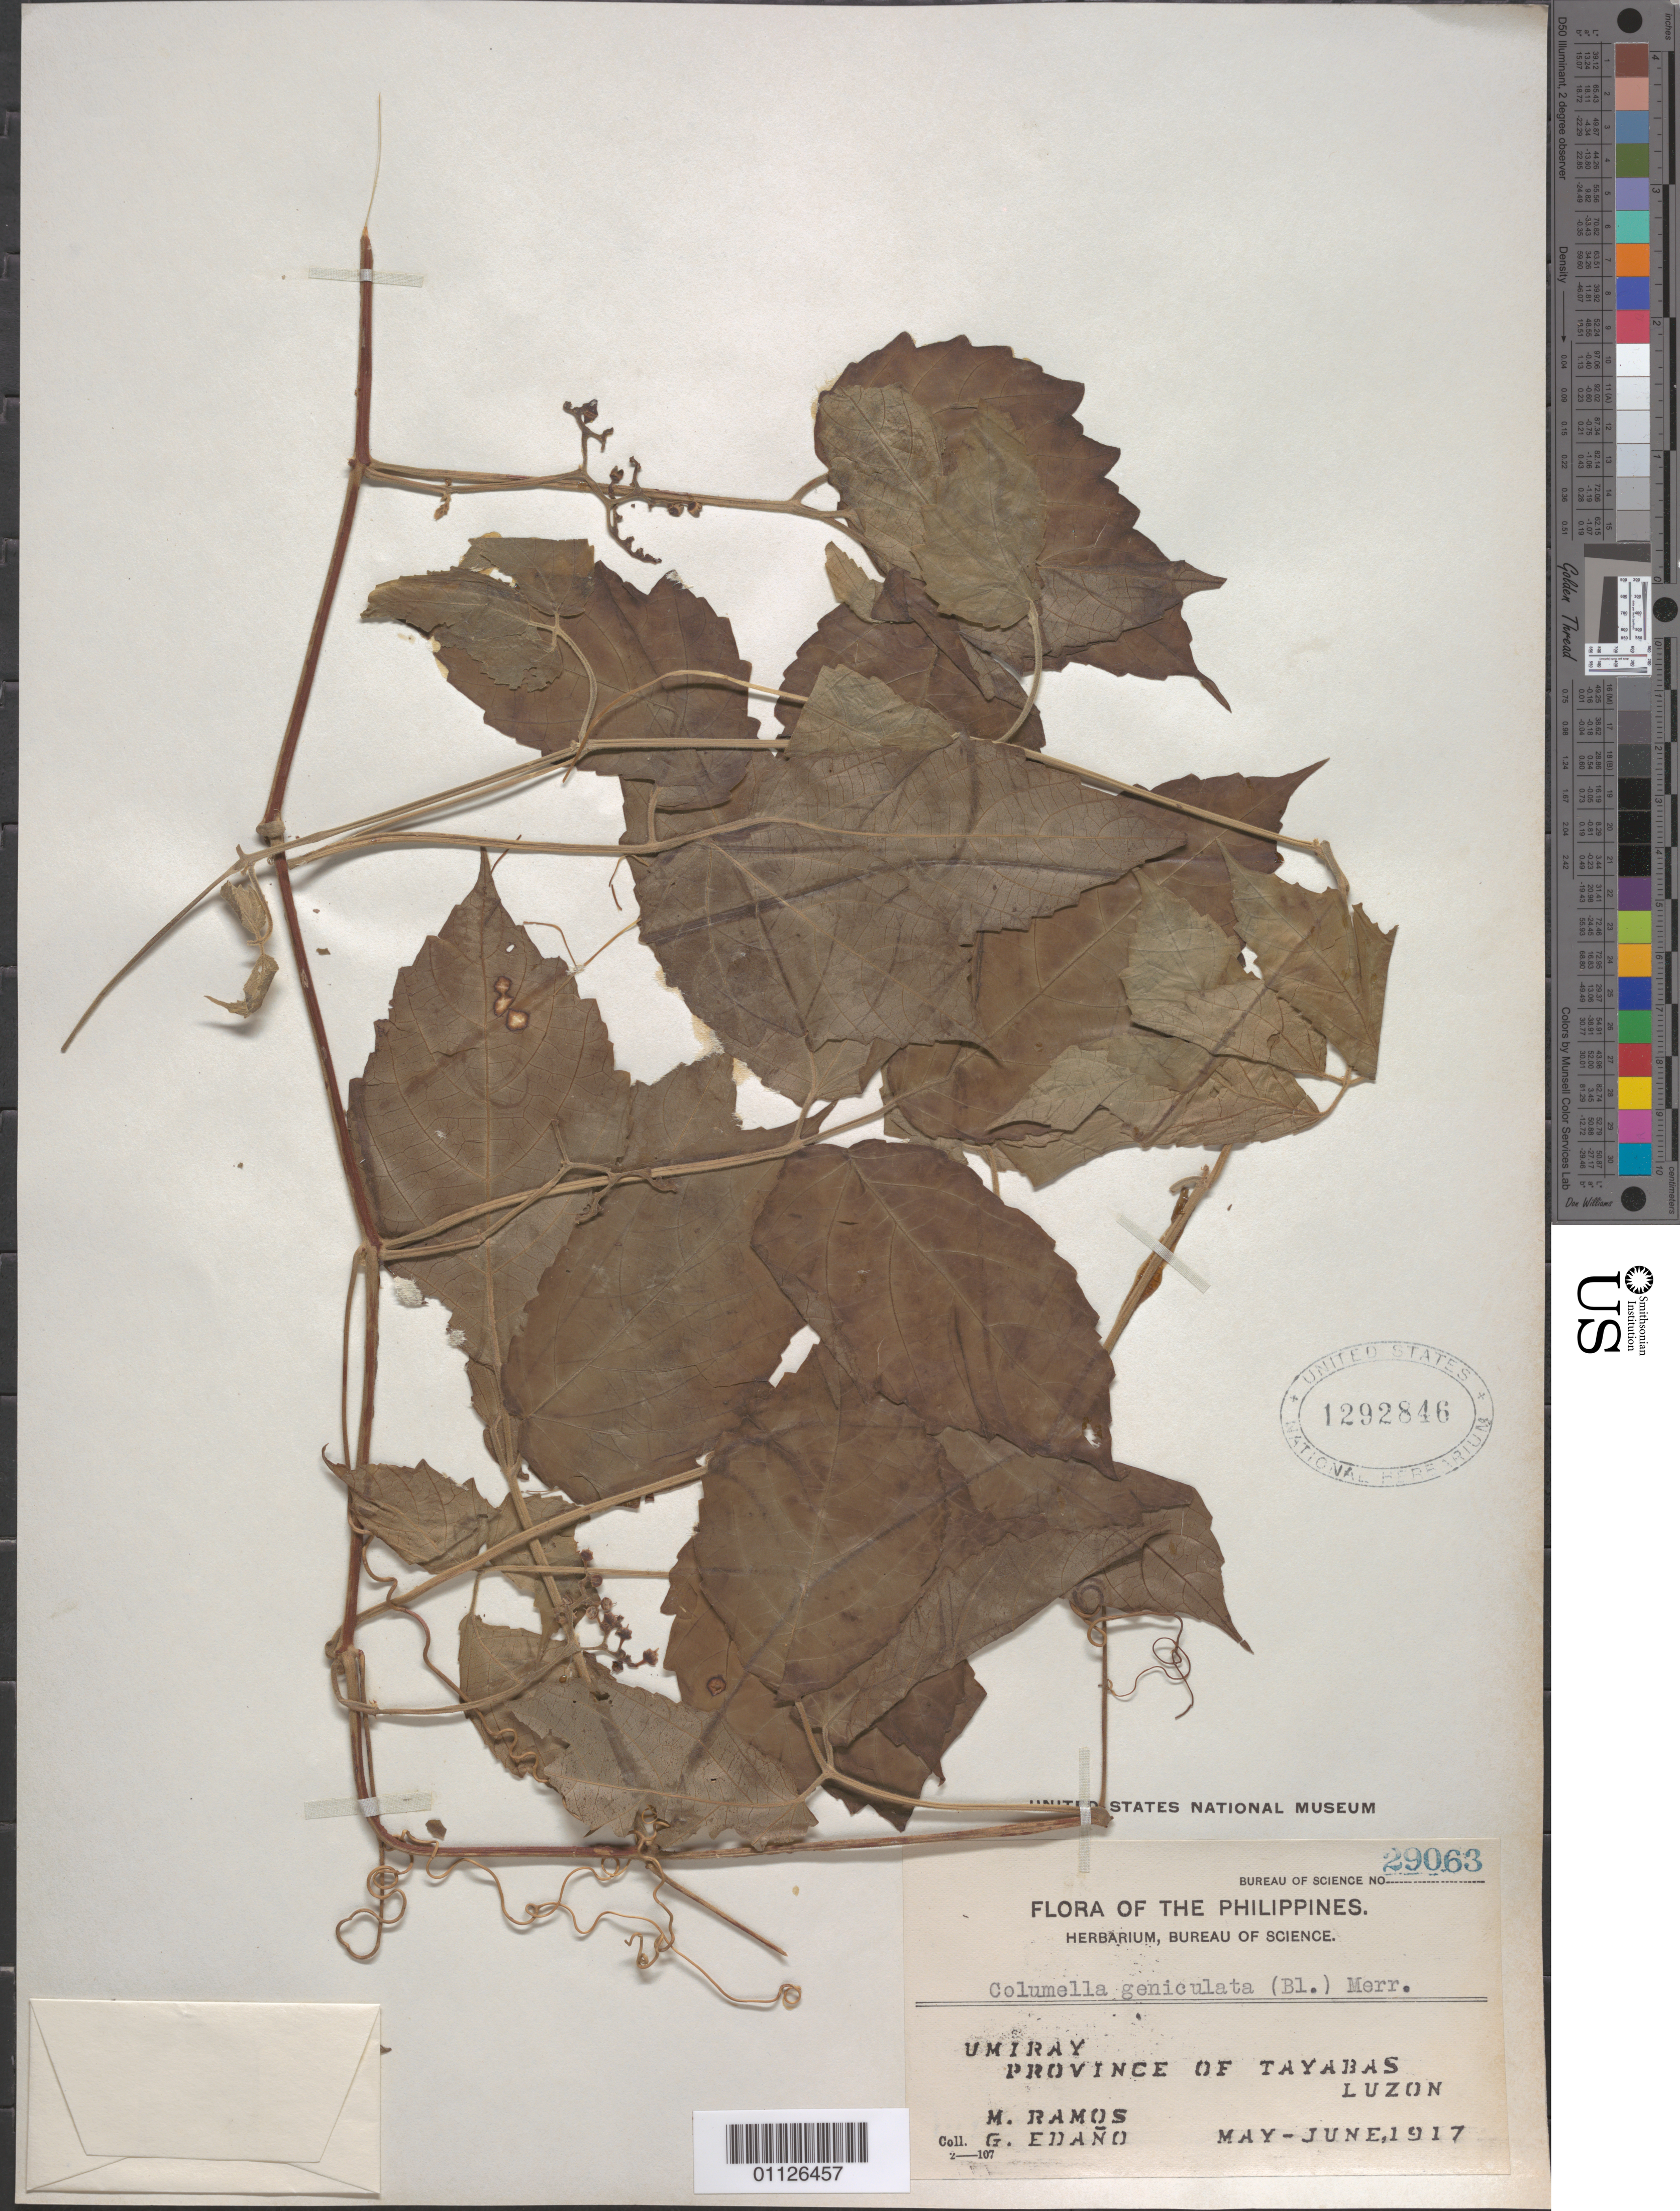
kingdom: Plantae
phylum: Tracheophyta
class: Magnoliopsida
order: Vitales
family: Vitaceae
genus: Cayratia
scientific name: Cayratia geniculata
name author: (Blume) Gagnep.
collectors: M. Ramos & G. Edaño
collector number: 29063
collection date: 1917-05/1917-06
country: Philippines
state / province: Calabarzon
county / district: Quezon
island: Luzon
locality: Umiray. Luzon. Tayabas.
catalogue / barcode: US 1292846